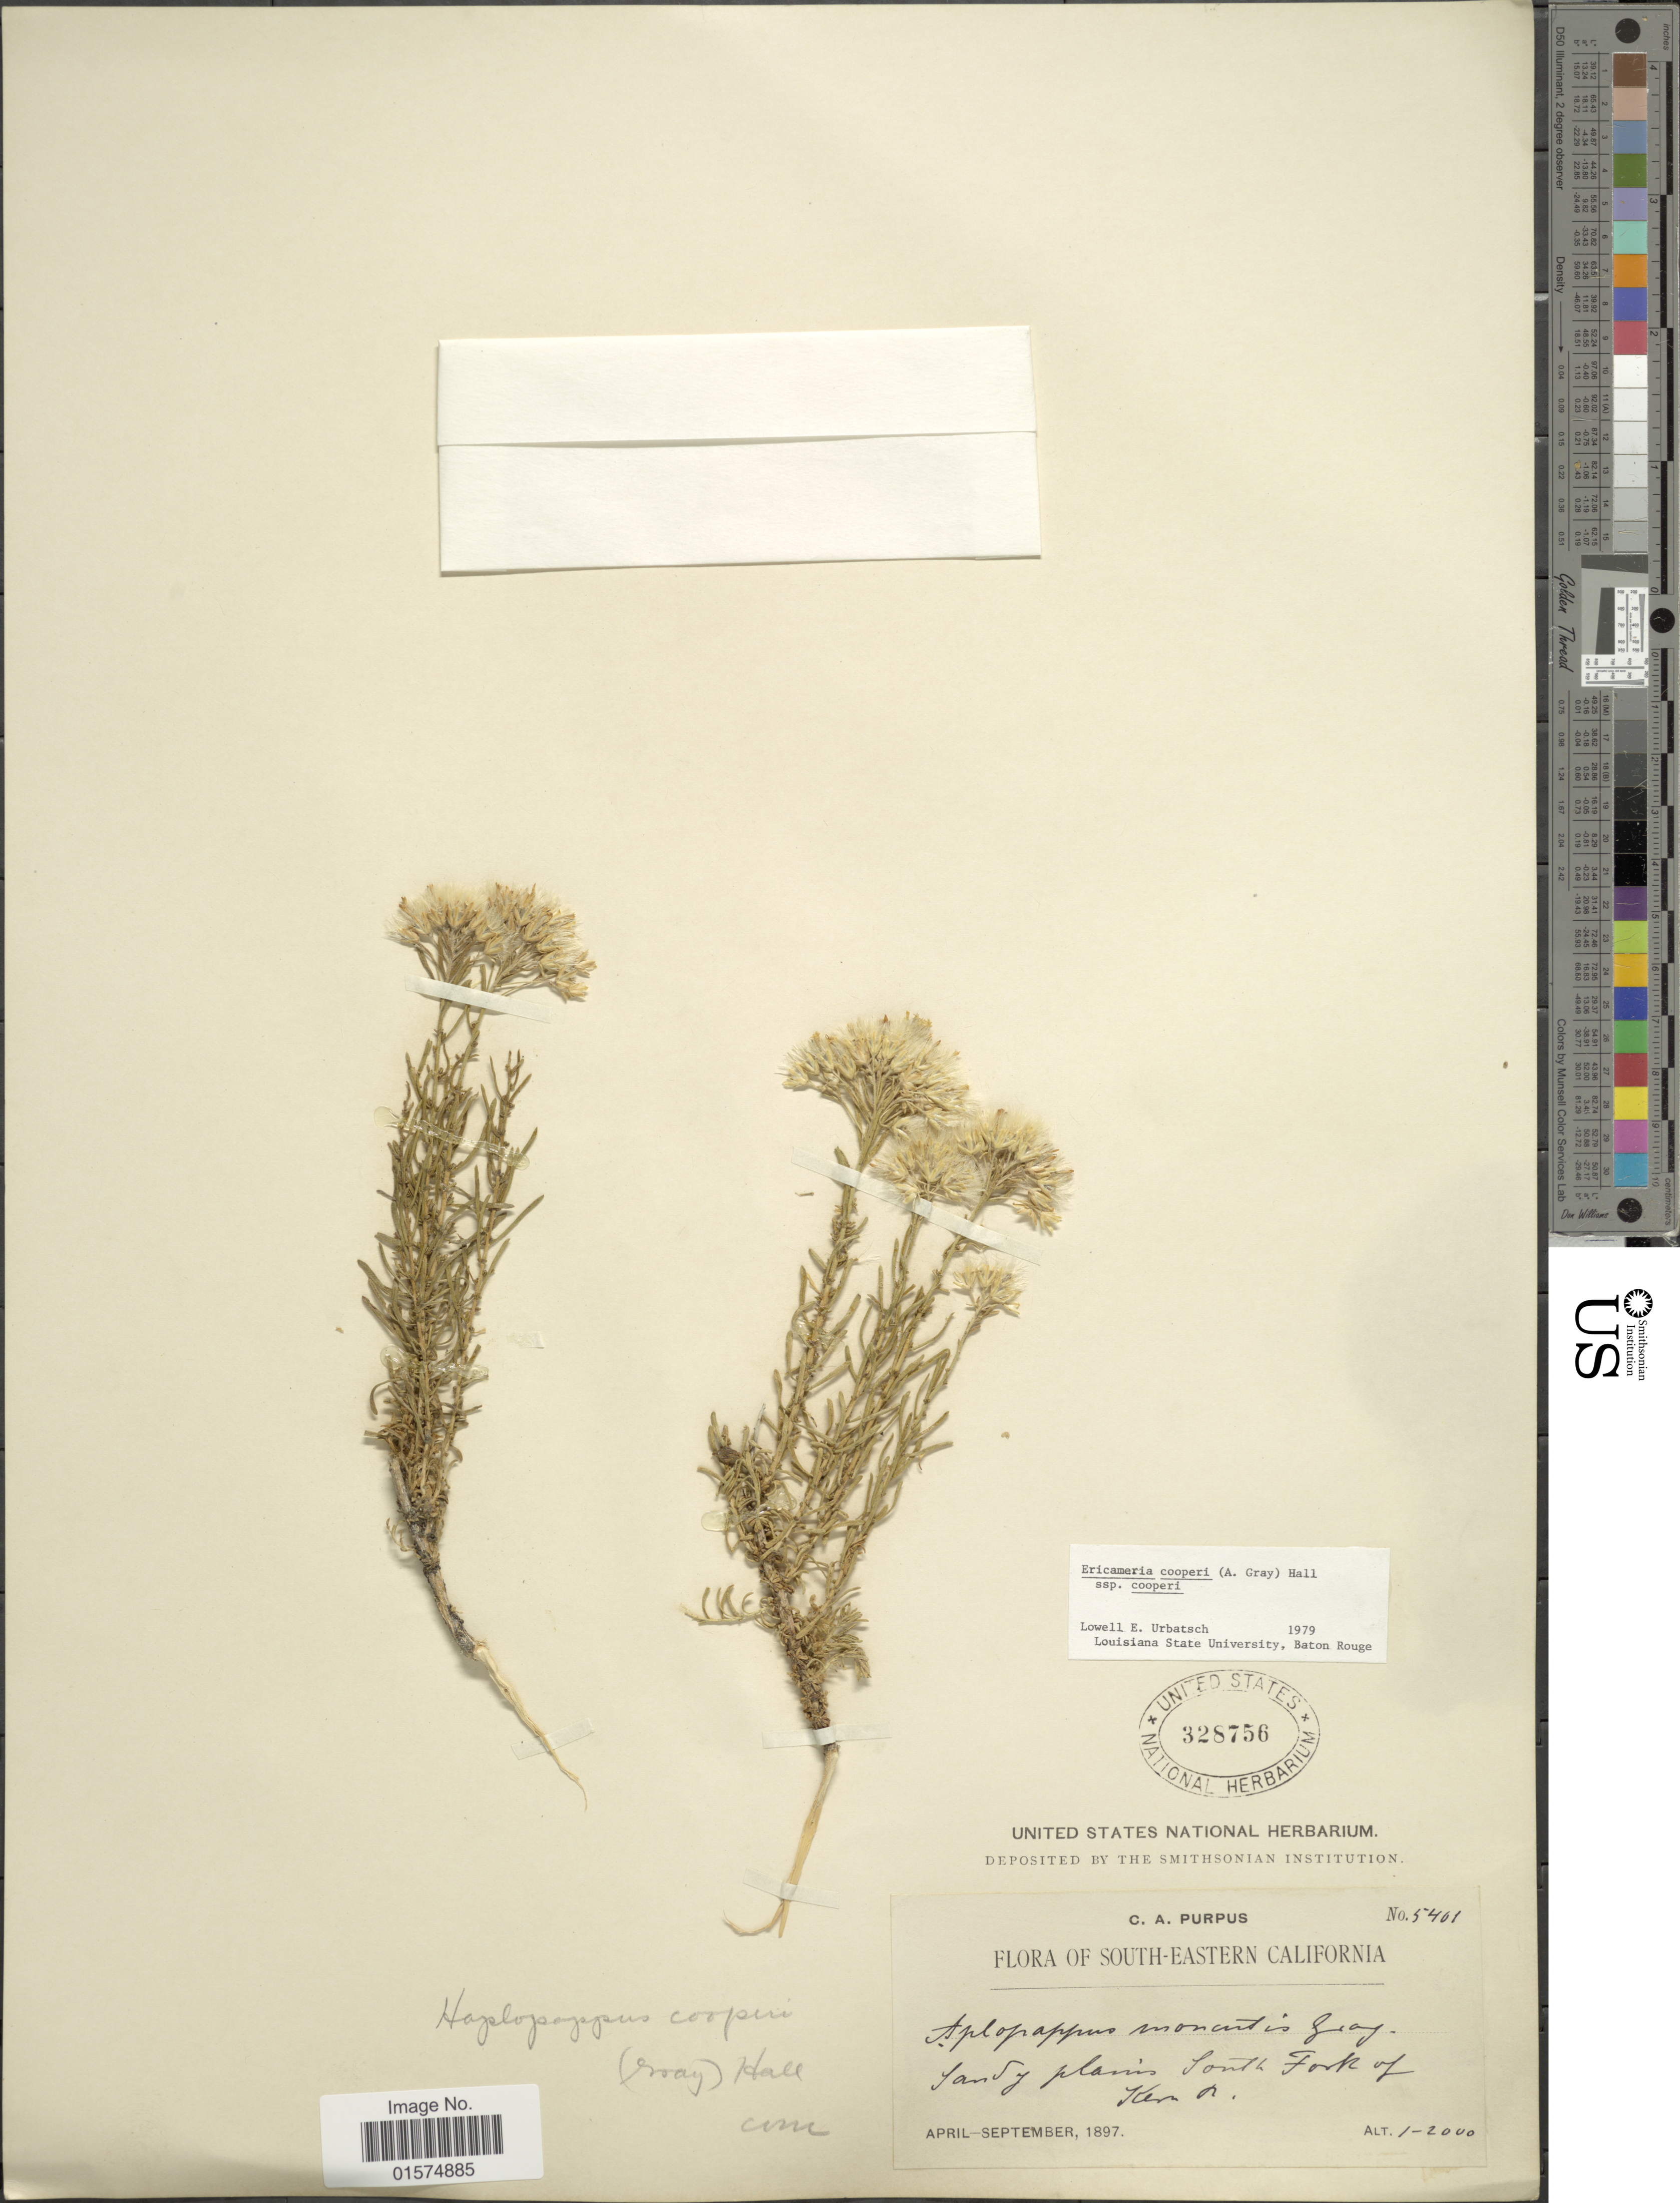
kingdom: Plantae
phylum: Tracheophyta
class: Magnoliopsida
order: Asterales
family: Asteraceae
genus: Ericameria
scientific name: Ericameria cooperi var. cooperi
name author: (A. Gray) Hall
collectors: C. A. Purpus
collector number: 5401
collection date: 1897-04/1897-09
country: United States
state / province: California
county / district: Kern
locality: South-eastern California. South Fork of Kern River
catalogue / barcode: US 328756